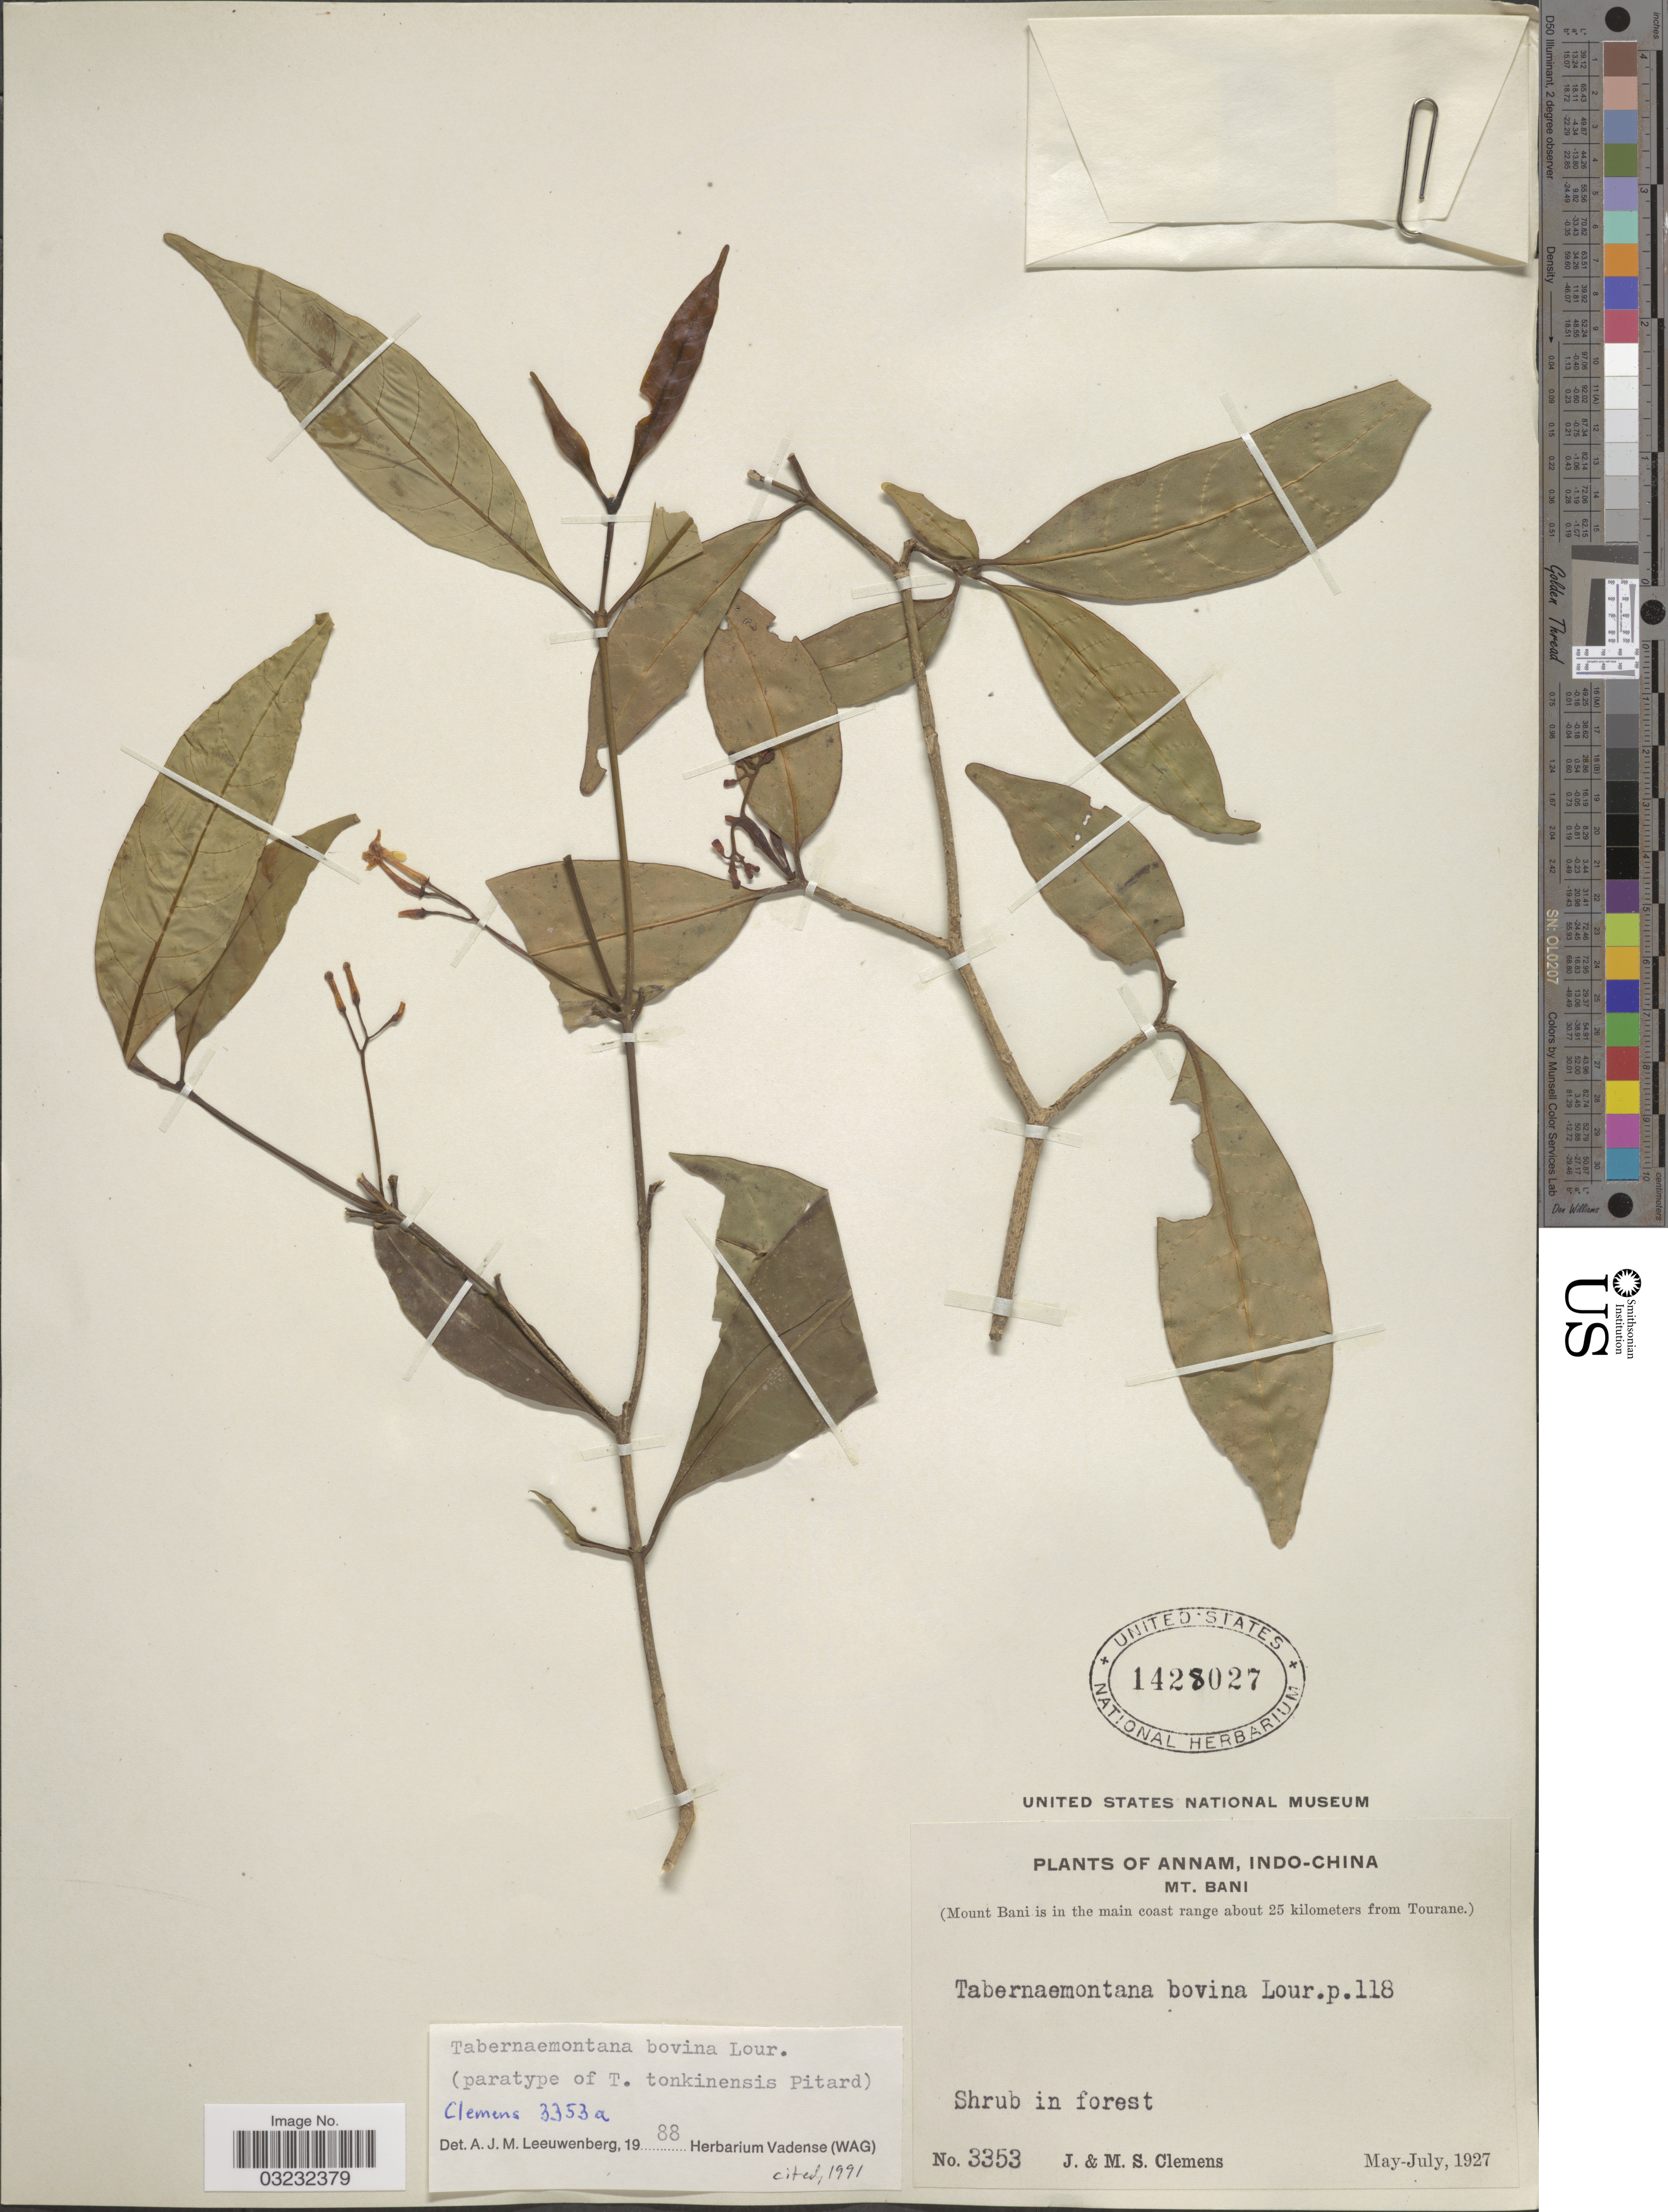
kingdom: Plantae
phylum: Tracheophyta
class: Magnoliopsida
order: Gentianales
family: Apocynaceae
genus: Tabernaemontana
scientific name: Tabernaemontana bovina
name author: Lour.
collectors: J. Clemens & M. S. Clemens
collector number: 3353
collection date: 1927-05/1927-07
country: Vietnam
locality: Annam, Indo-China, Mt. Bani (Mount Bani is in the main coast range about 25 kilometers from Tourane).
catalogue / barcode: US 1428027